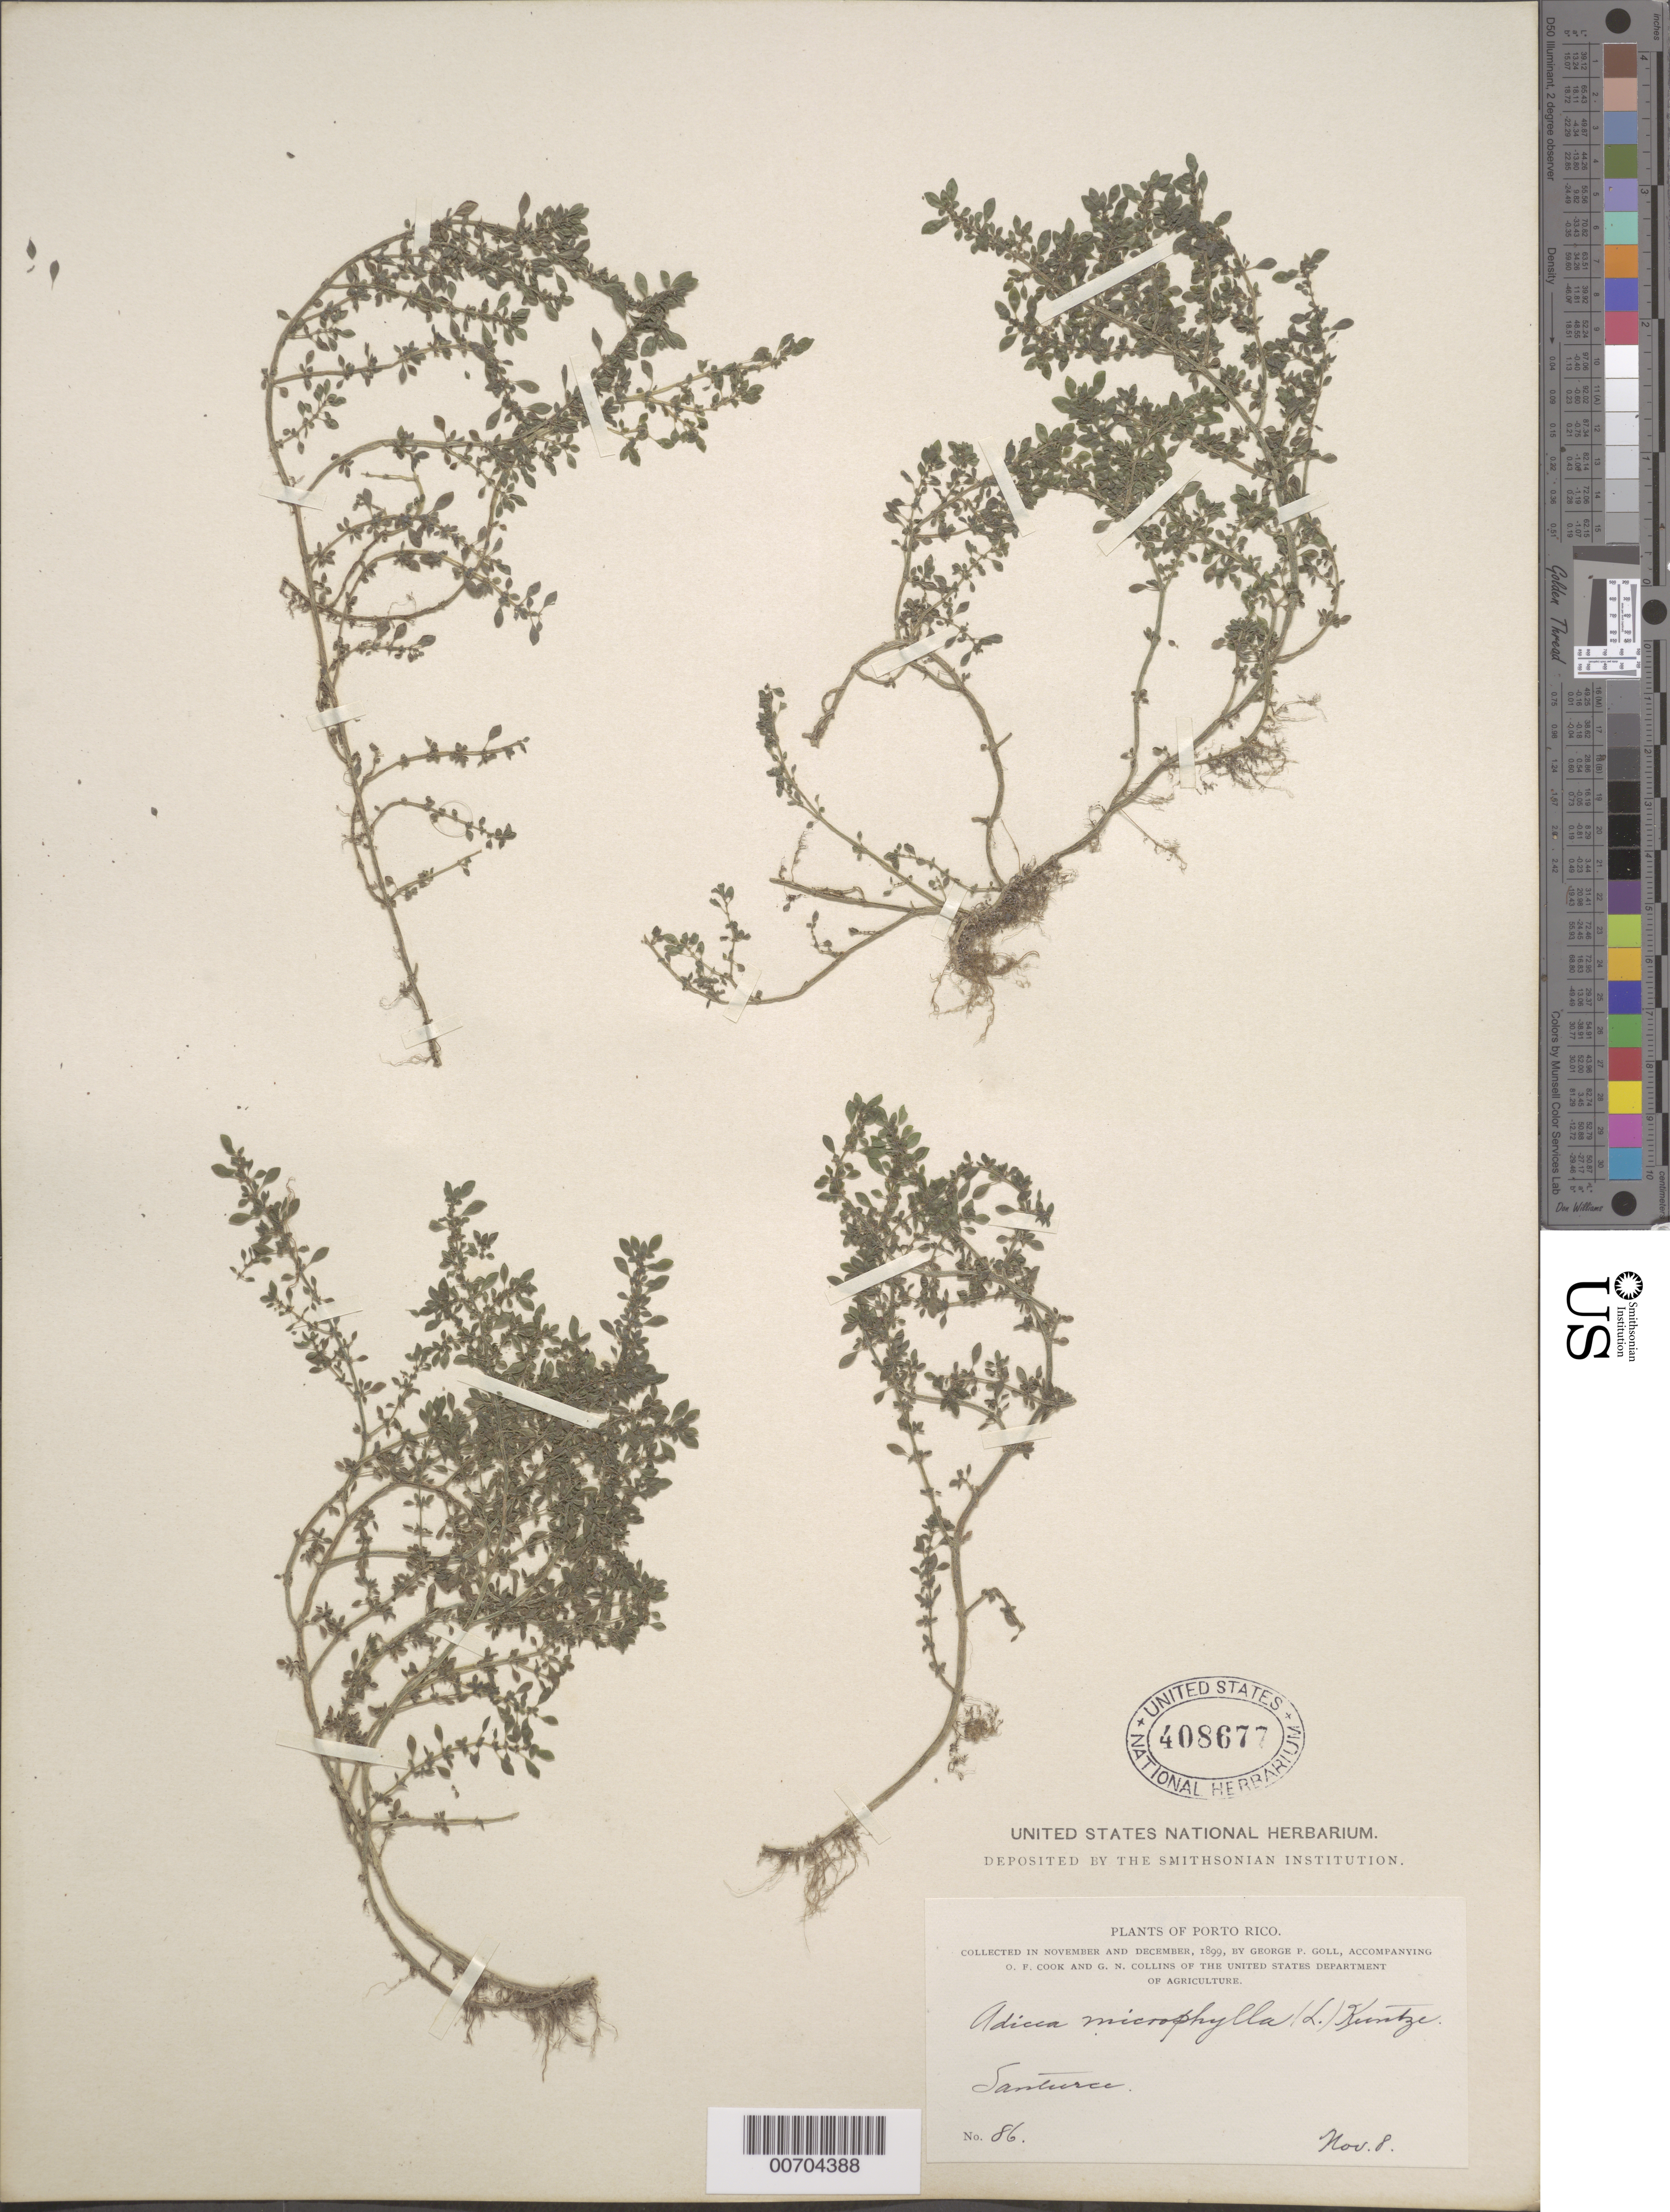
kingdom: Plantae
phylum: Tracheophyta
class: Magnoliopsida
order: Rosales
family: Urticaceae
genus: Pilea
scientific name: Pilea microphylla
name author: (L.) Liebm.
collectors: G. Goll, O. F. Cook & G. Collins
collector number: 86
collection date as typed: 08 Nov 1899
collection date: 1899-11-08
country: Puerto Rico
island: Greater Antilles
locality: Santurce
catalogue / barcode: US 408677